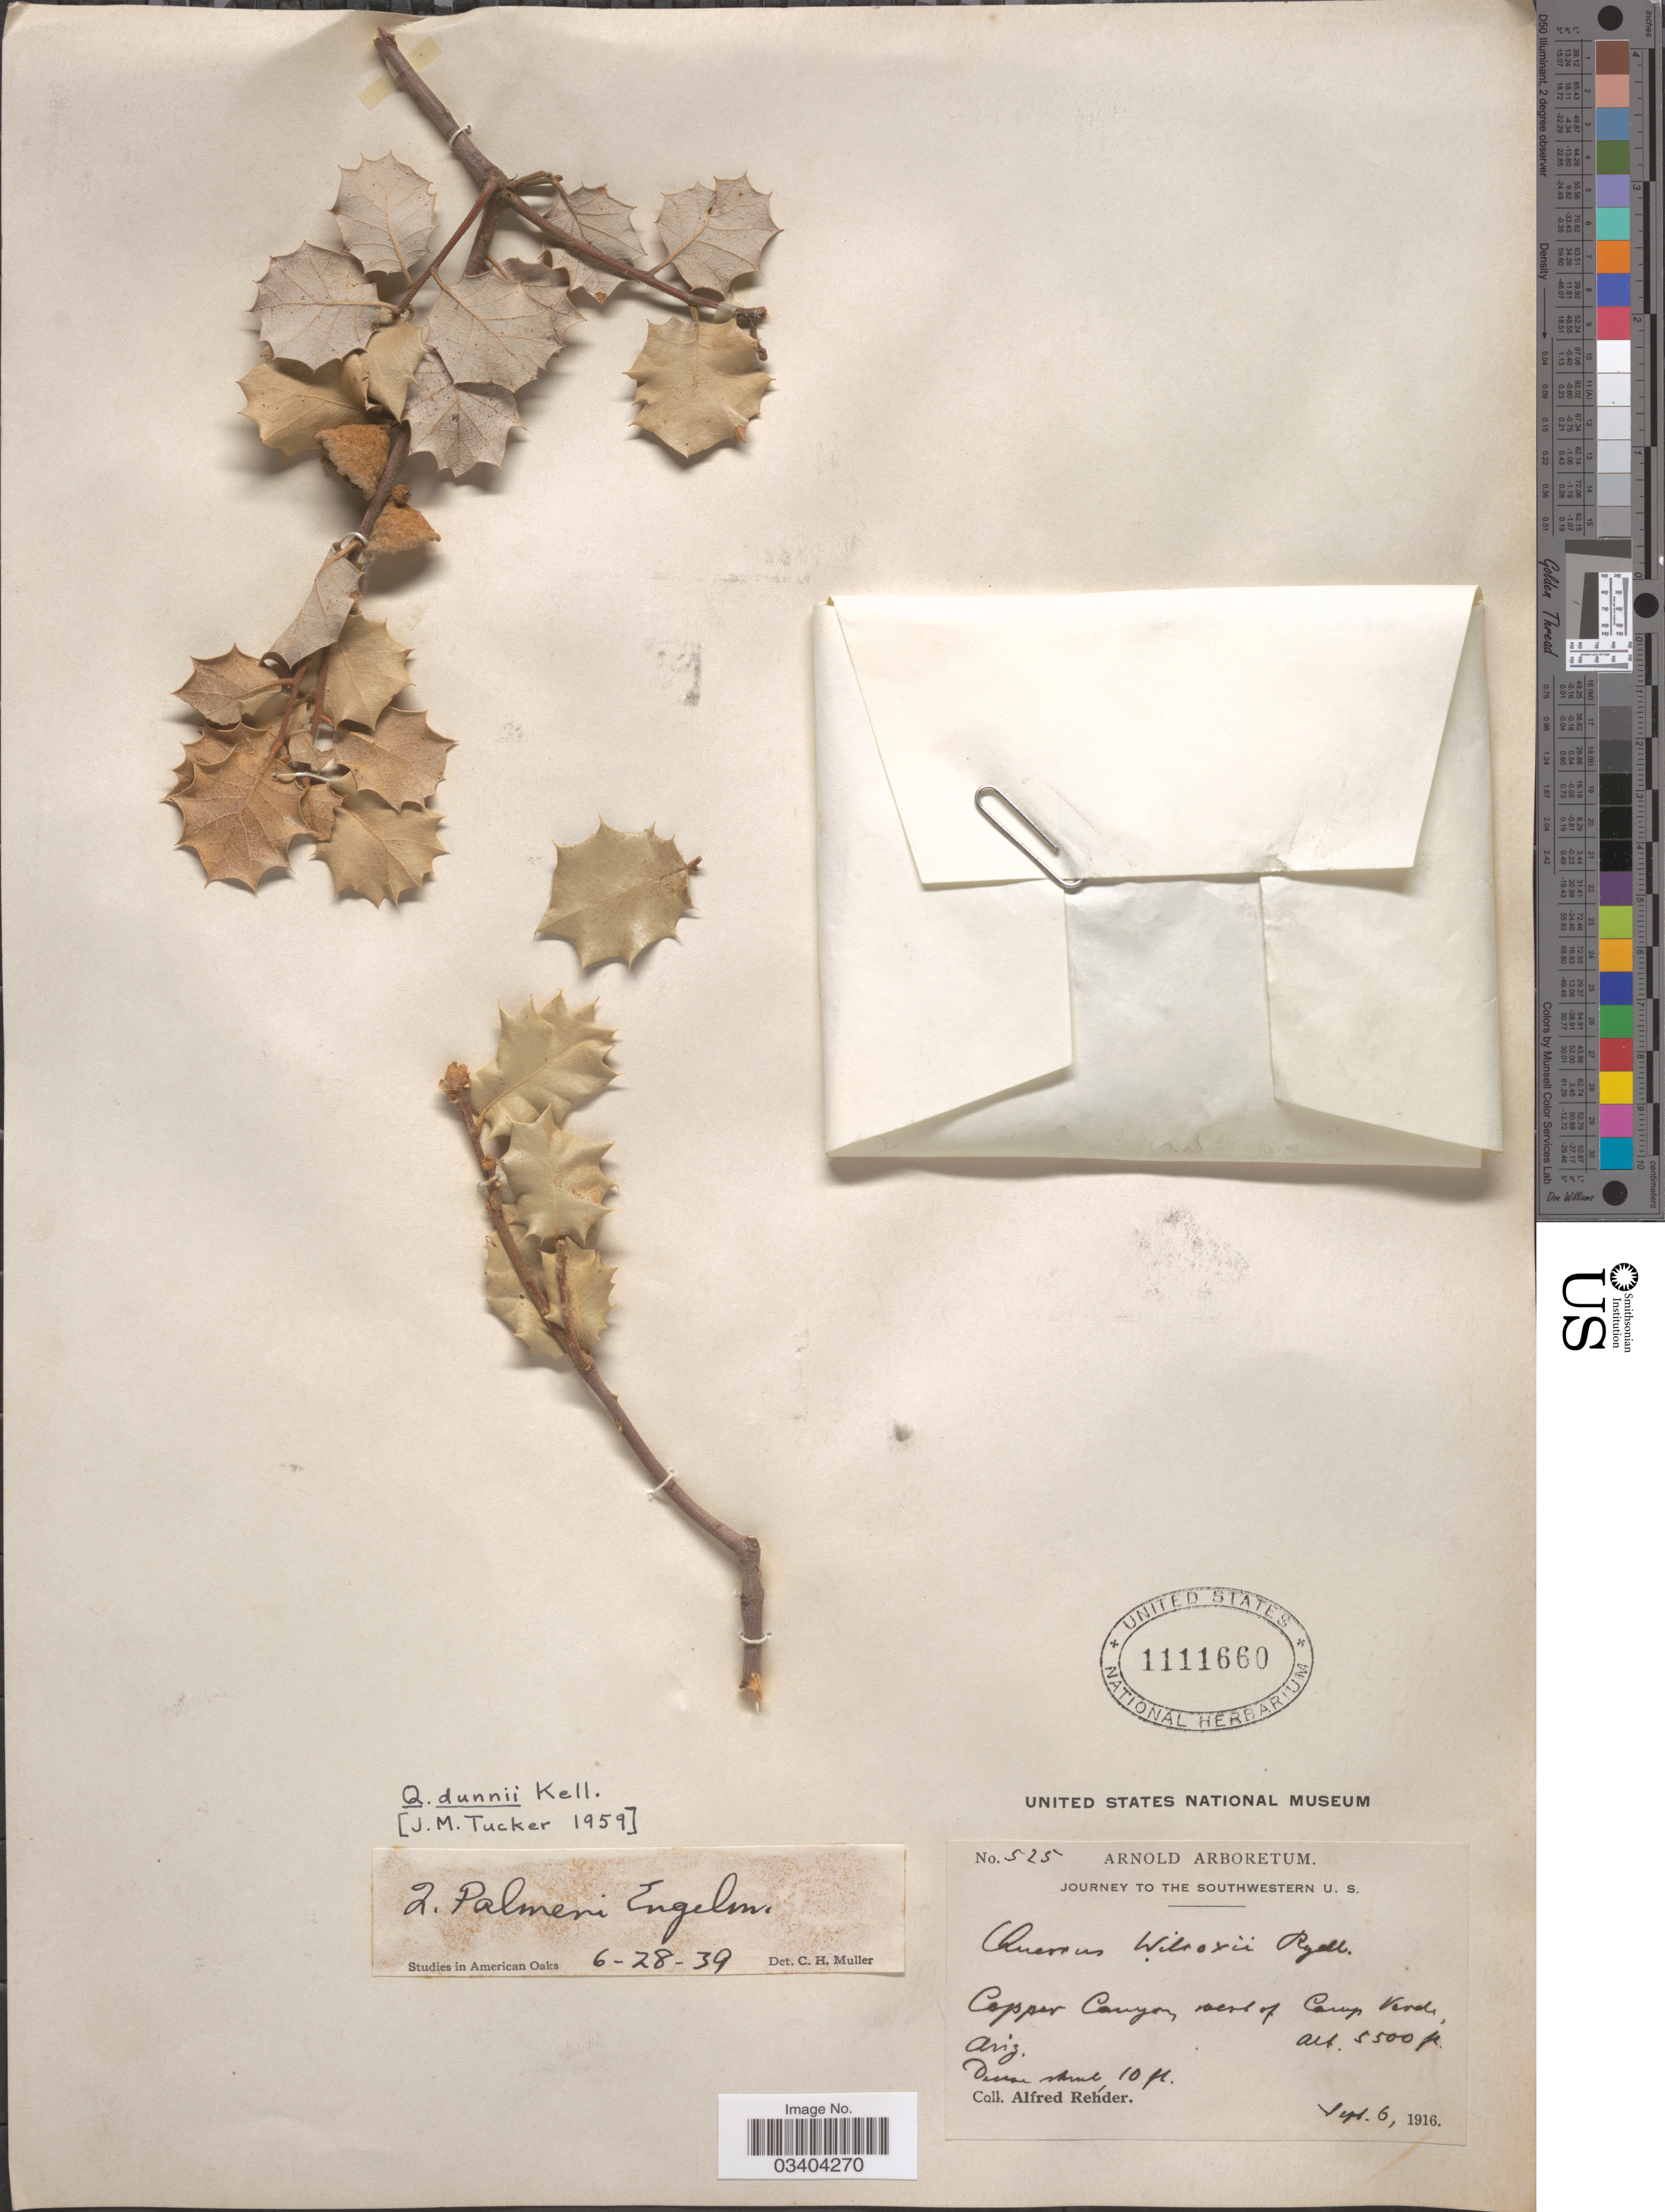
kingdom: Plantae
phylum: Tracheophyta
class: Magnoliopsida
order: Fagales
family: Fagaceae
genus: Quercus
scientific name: Quercus dunnii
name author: Kellogg ex Curran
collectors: A. Rehder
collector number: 525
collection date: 1916-09-06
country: United States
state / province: Arizona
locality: The Southwestern U. S. Copper Canyon, west of Camp Verde.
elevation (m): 1676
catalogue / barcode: US 1111660